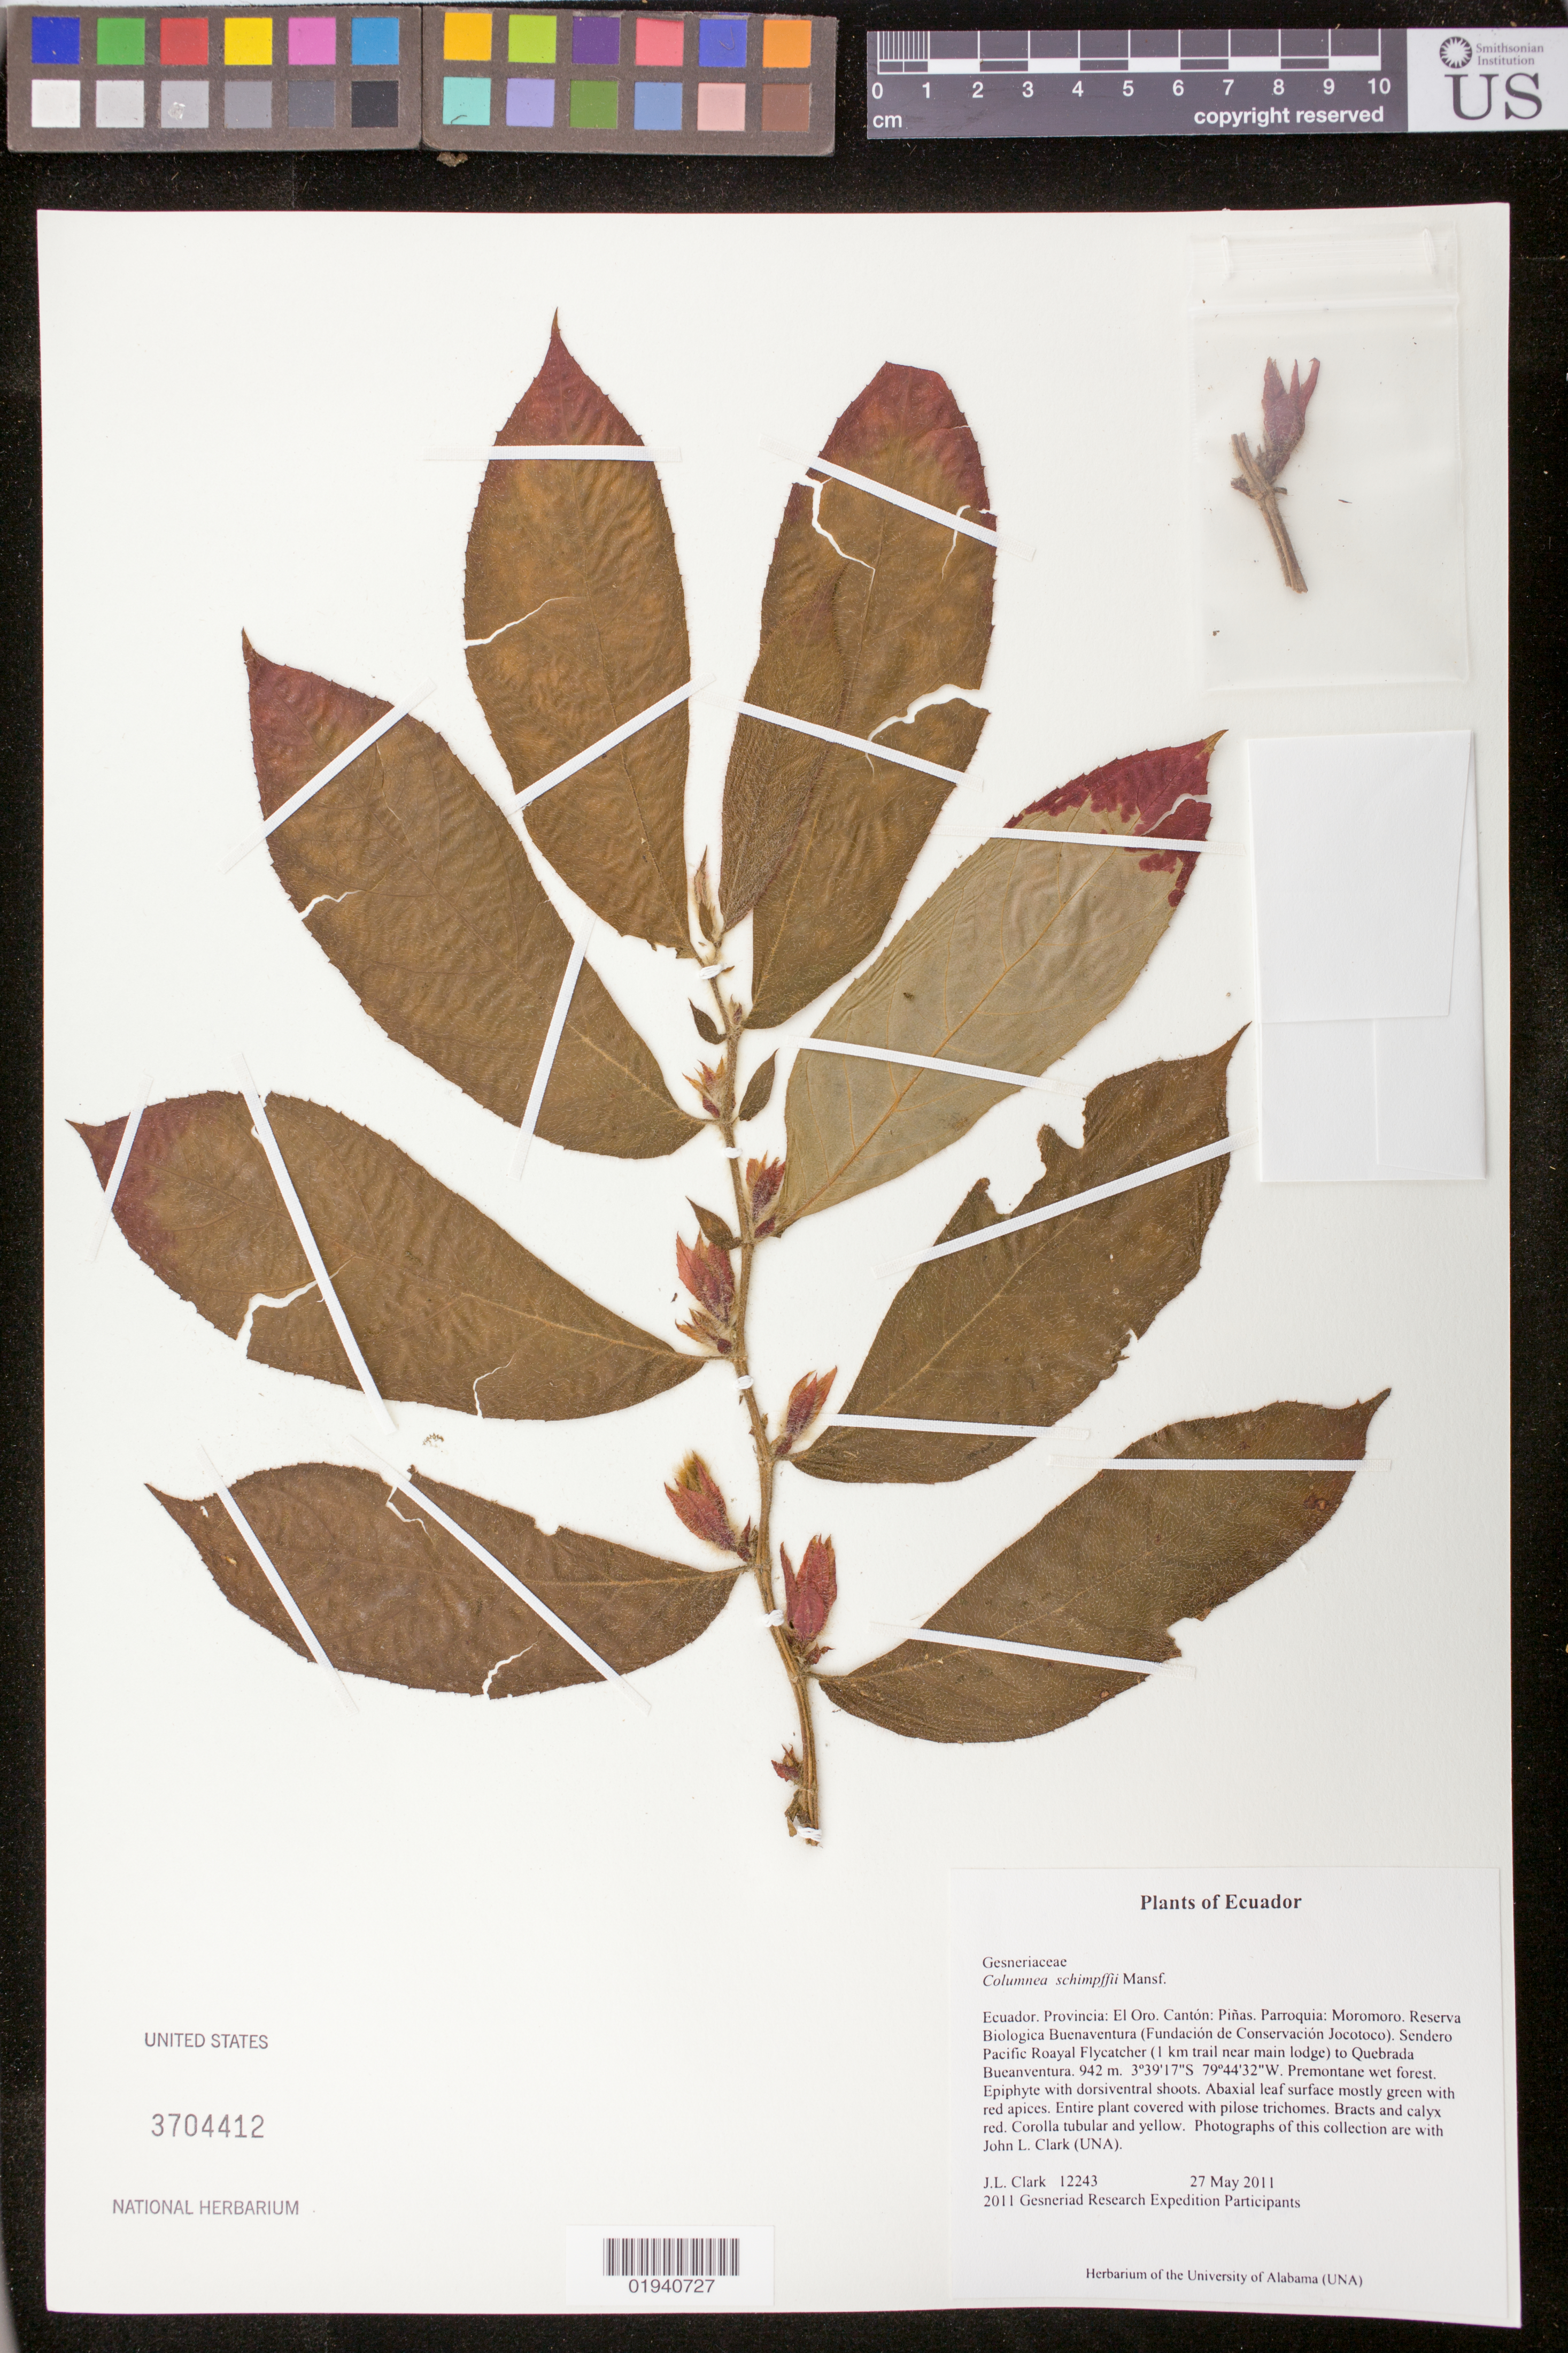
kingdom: Plantae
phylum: Tracheophyta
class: Magnoliopsida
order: Lamiales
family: Gesneriaceae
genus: Columnea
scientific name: Columnea schimpffii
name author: Mansf.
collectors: J. L. Clark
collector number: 12243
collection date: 2011-05-27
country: Ecuador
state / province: El Oro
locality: Canton: Pinas, Parroquia, Moromoro, Reserva Biologica Buenaventura (Fundacion de Conservacion Jocotoco). Sendero Pacific Roayal Flycatcher (1 km trail near main lodge) to Quebrada Bueanventura.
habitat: Premontane wet forest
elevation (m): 942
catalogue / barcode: US 3704412